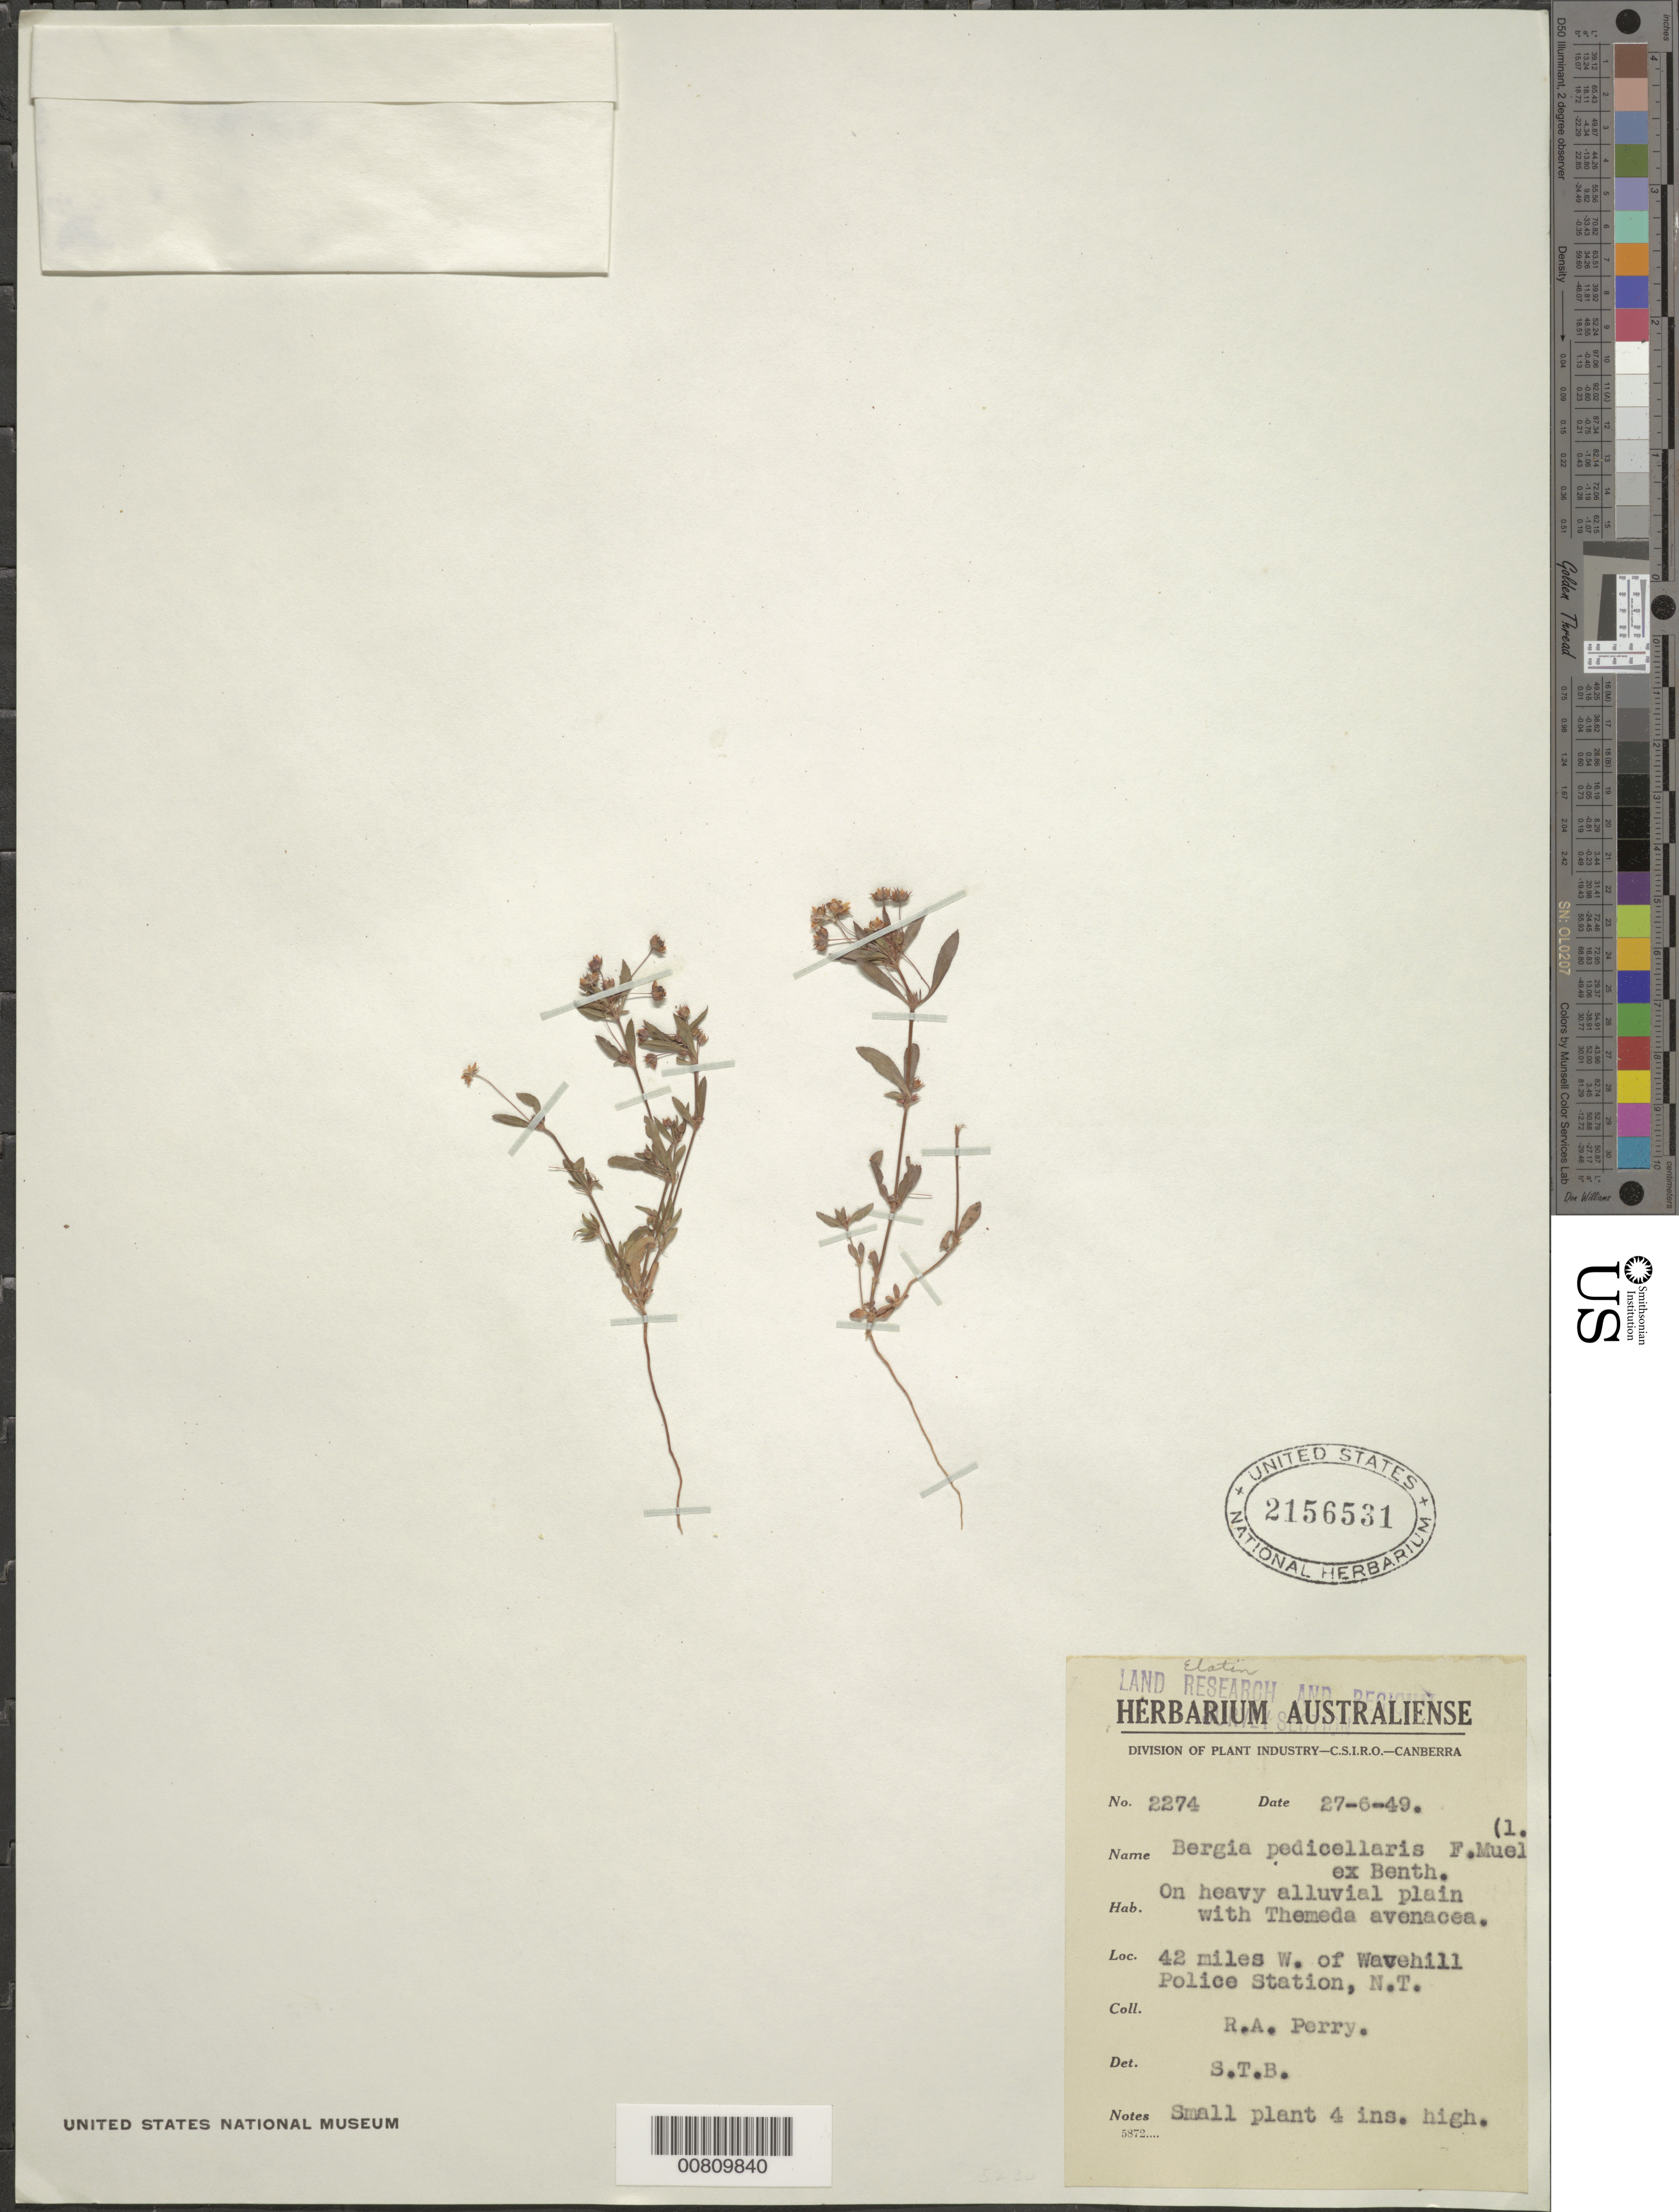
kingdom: Plantae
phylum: Tracheophyta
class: Magnoliopsida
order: Malpighiales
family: Elatinaceae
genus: Bergia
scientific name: Bergia pedicellaris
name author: (F. Muell.) Benth.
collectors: Perry, R. A.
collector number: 2274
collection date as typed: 27 Jun 1949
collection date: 1949-06-27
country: Australia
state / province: Northern Territory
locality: W of Wavehill Police Station.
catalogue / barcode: US 2156531